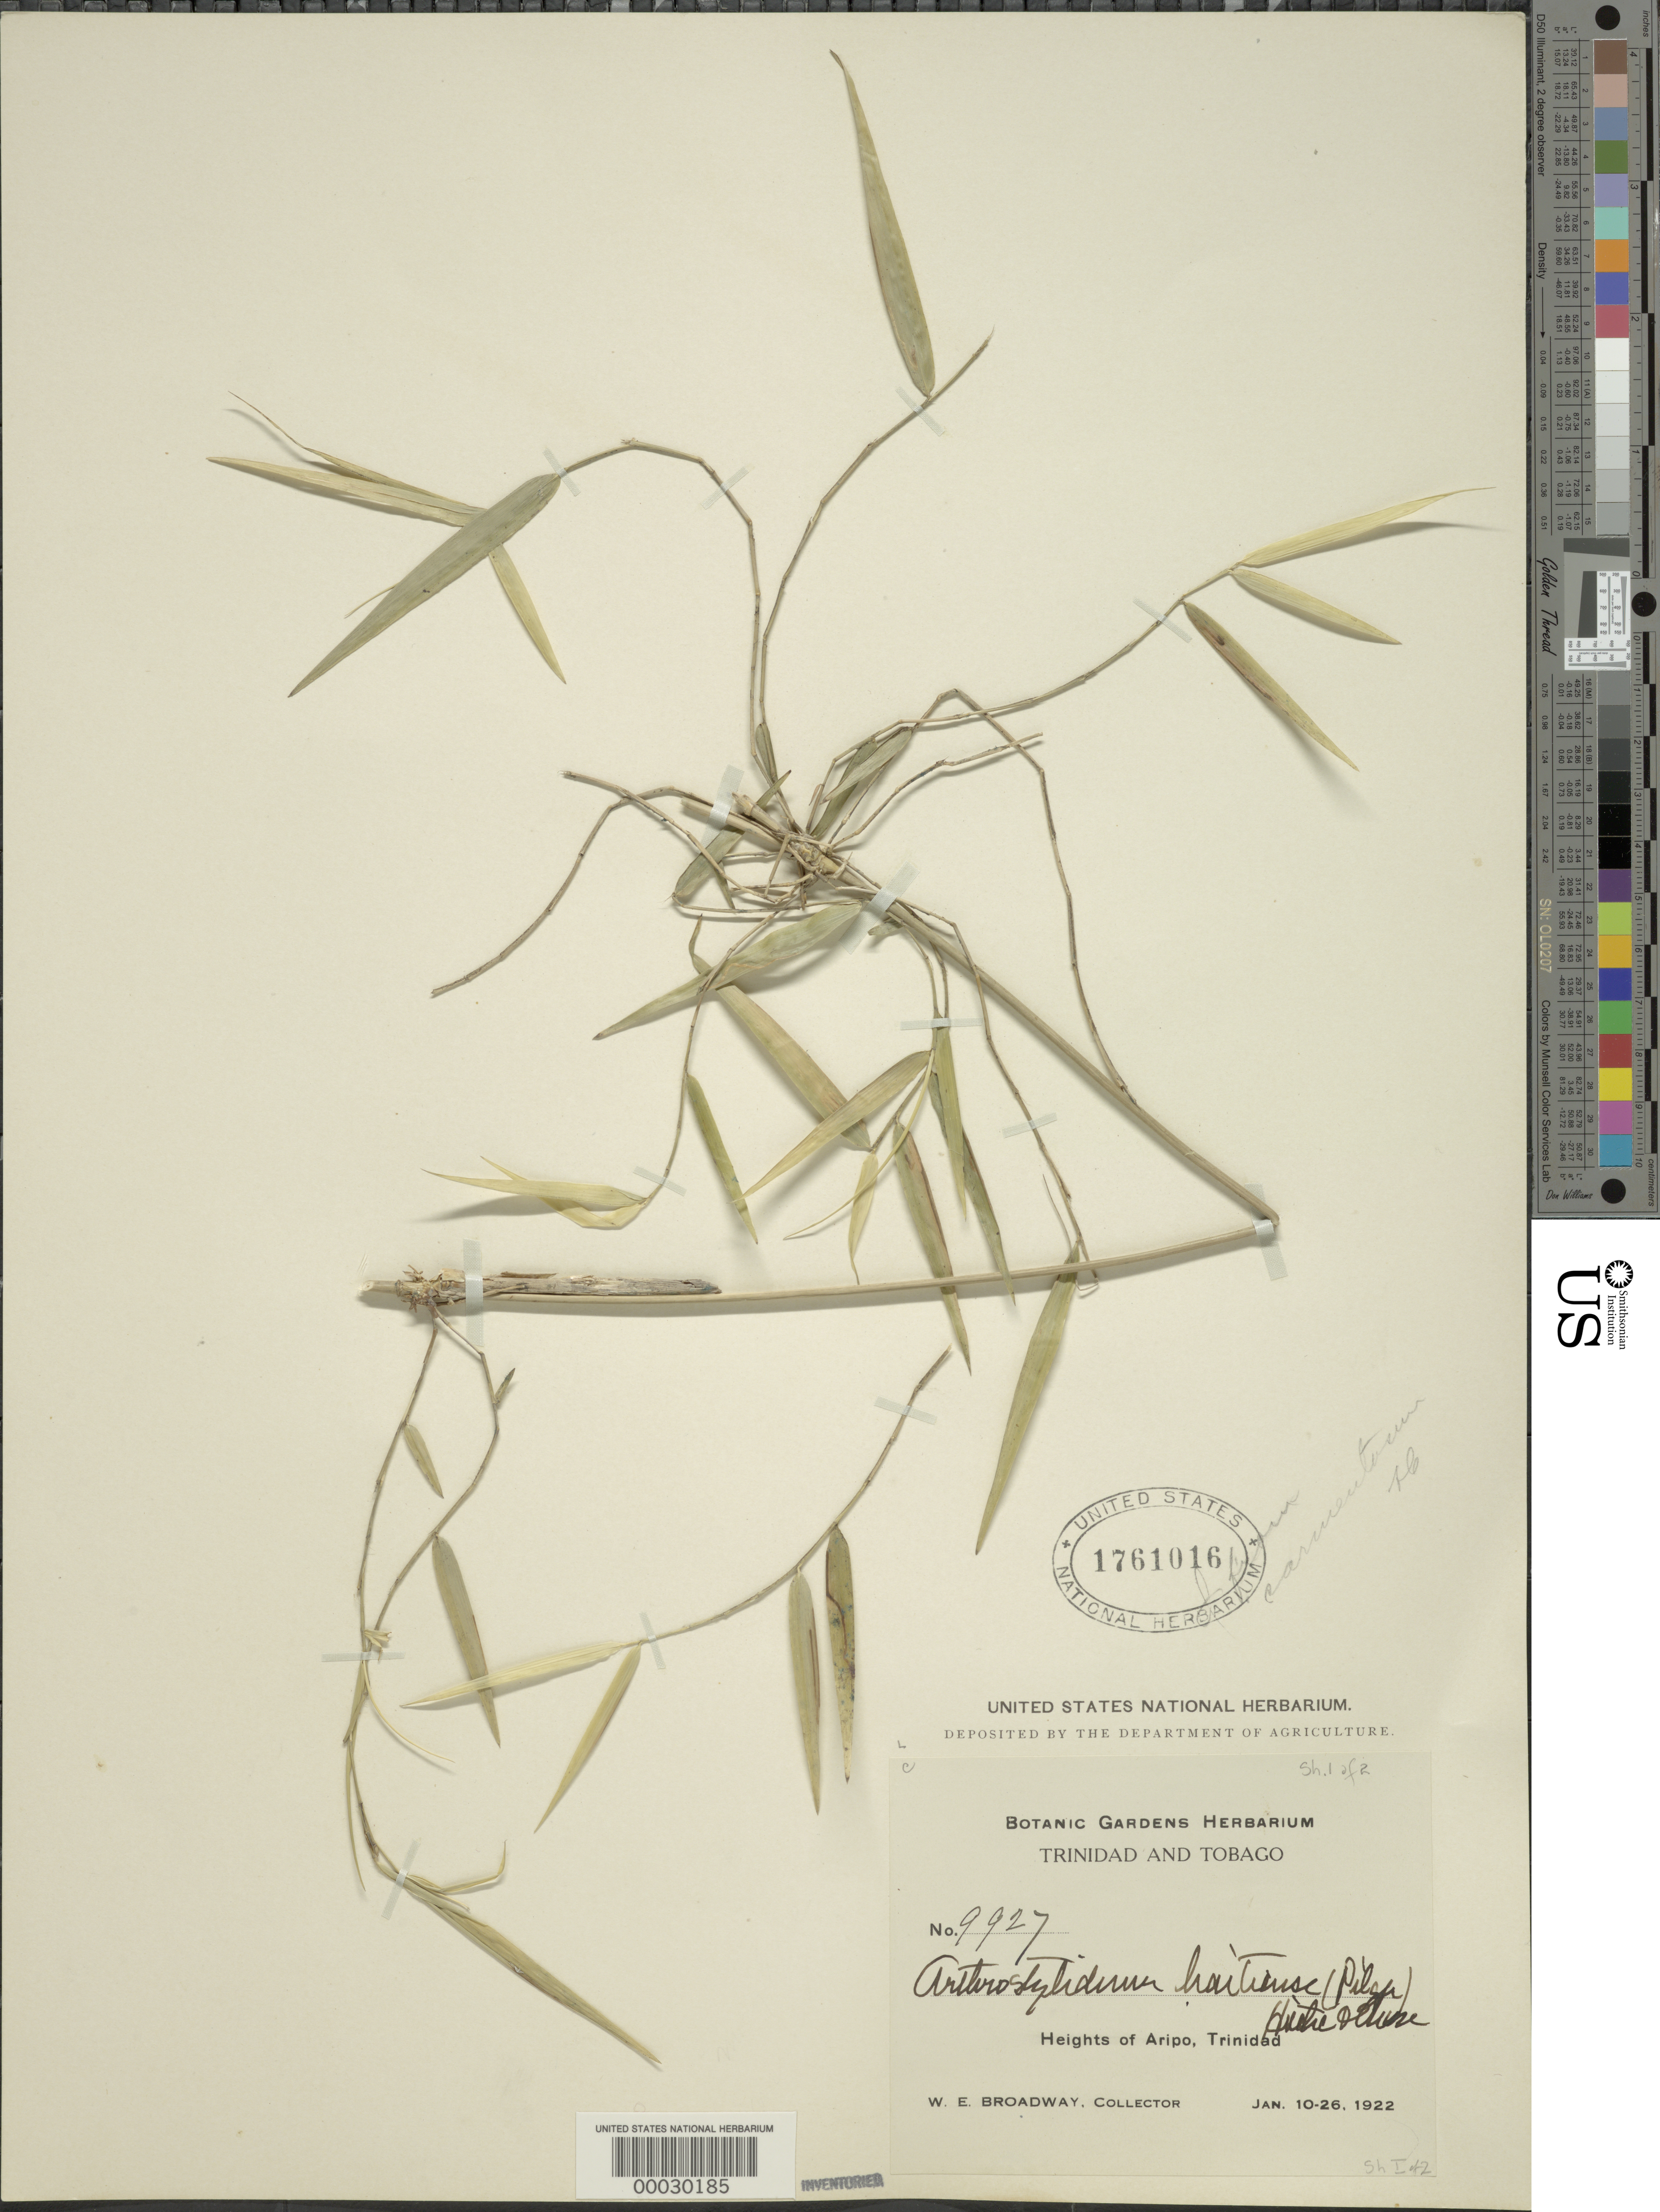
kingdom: Plantae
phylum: Tracheophyta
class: Liliopsida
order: Poales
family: Poaceae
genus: Arthrostylidium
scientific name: Arthrostylidium haitiense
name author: (Pilg.) Hitchc. & Chase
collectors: W. E. Broadway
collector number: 9927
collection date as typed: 10 Jan 1922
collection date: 1922-01-10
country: Trinidad and Tobago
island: Trinidad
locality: Aripo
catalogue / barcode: US 1761016